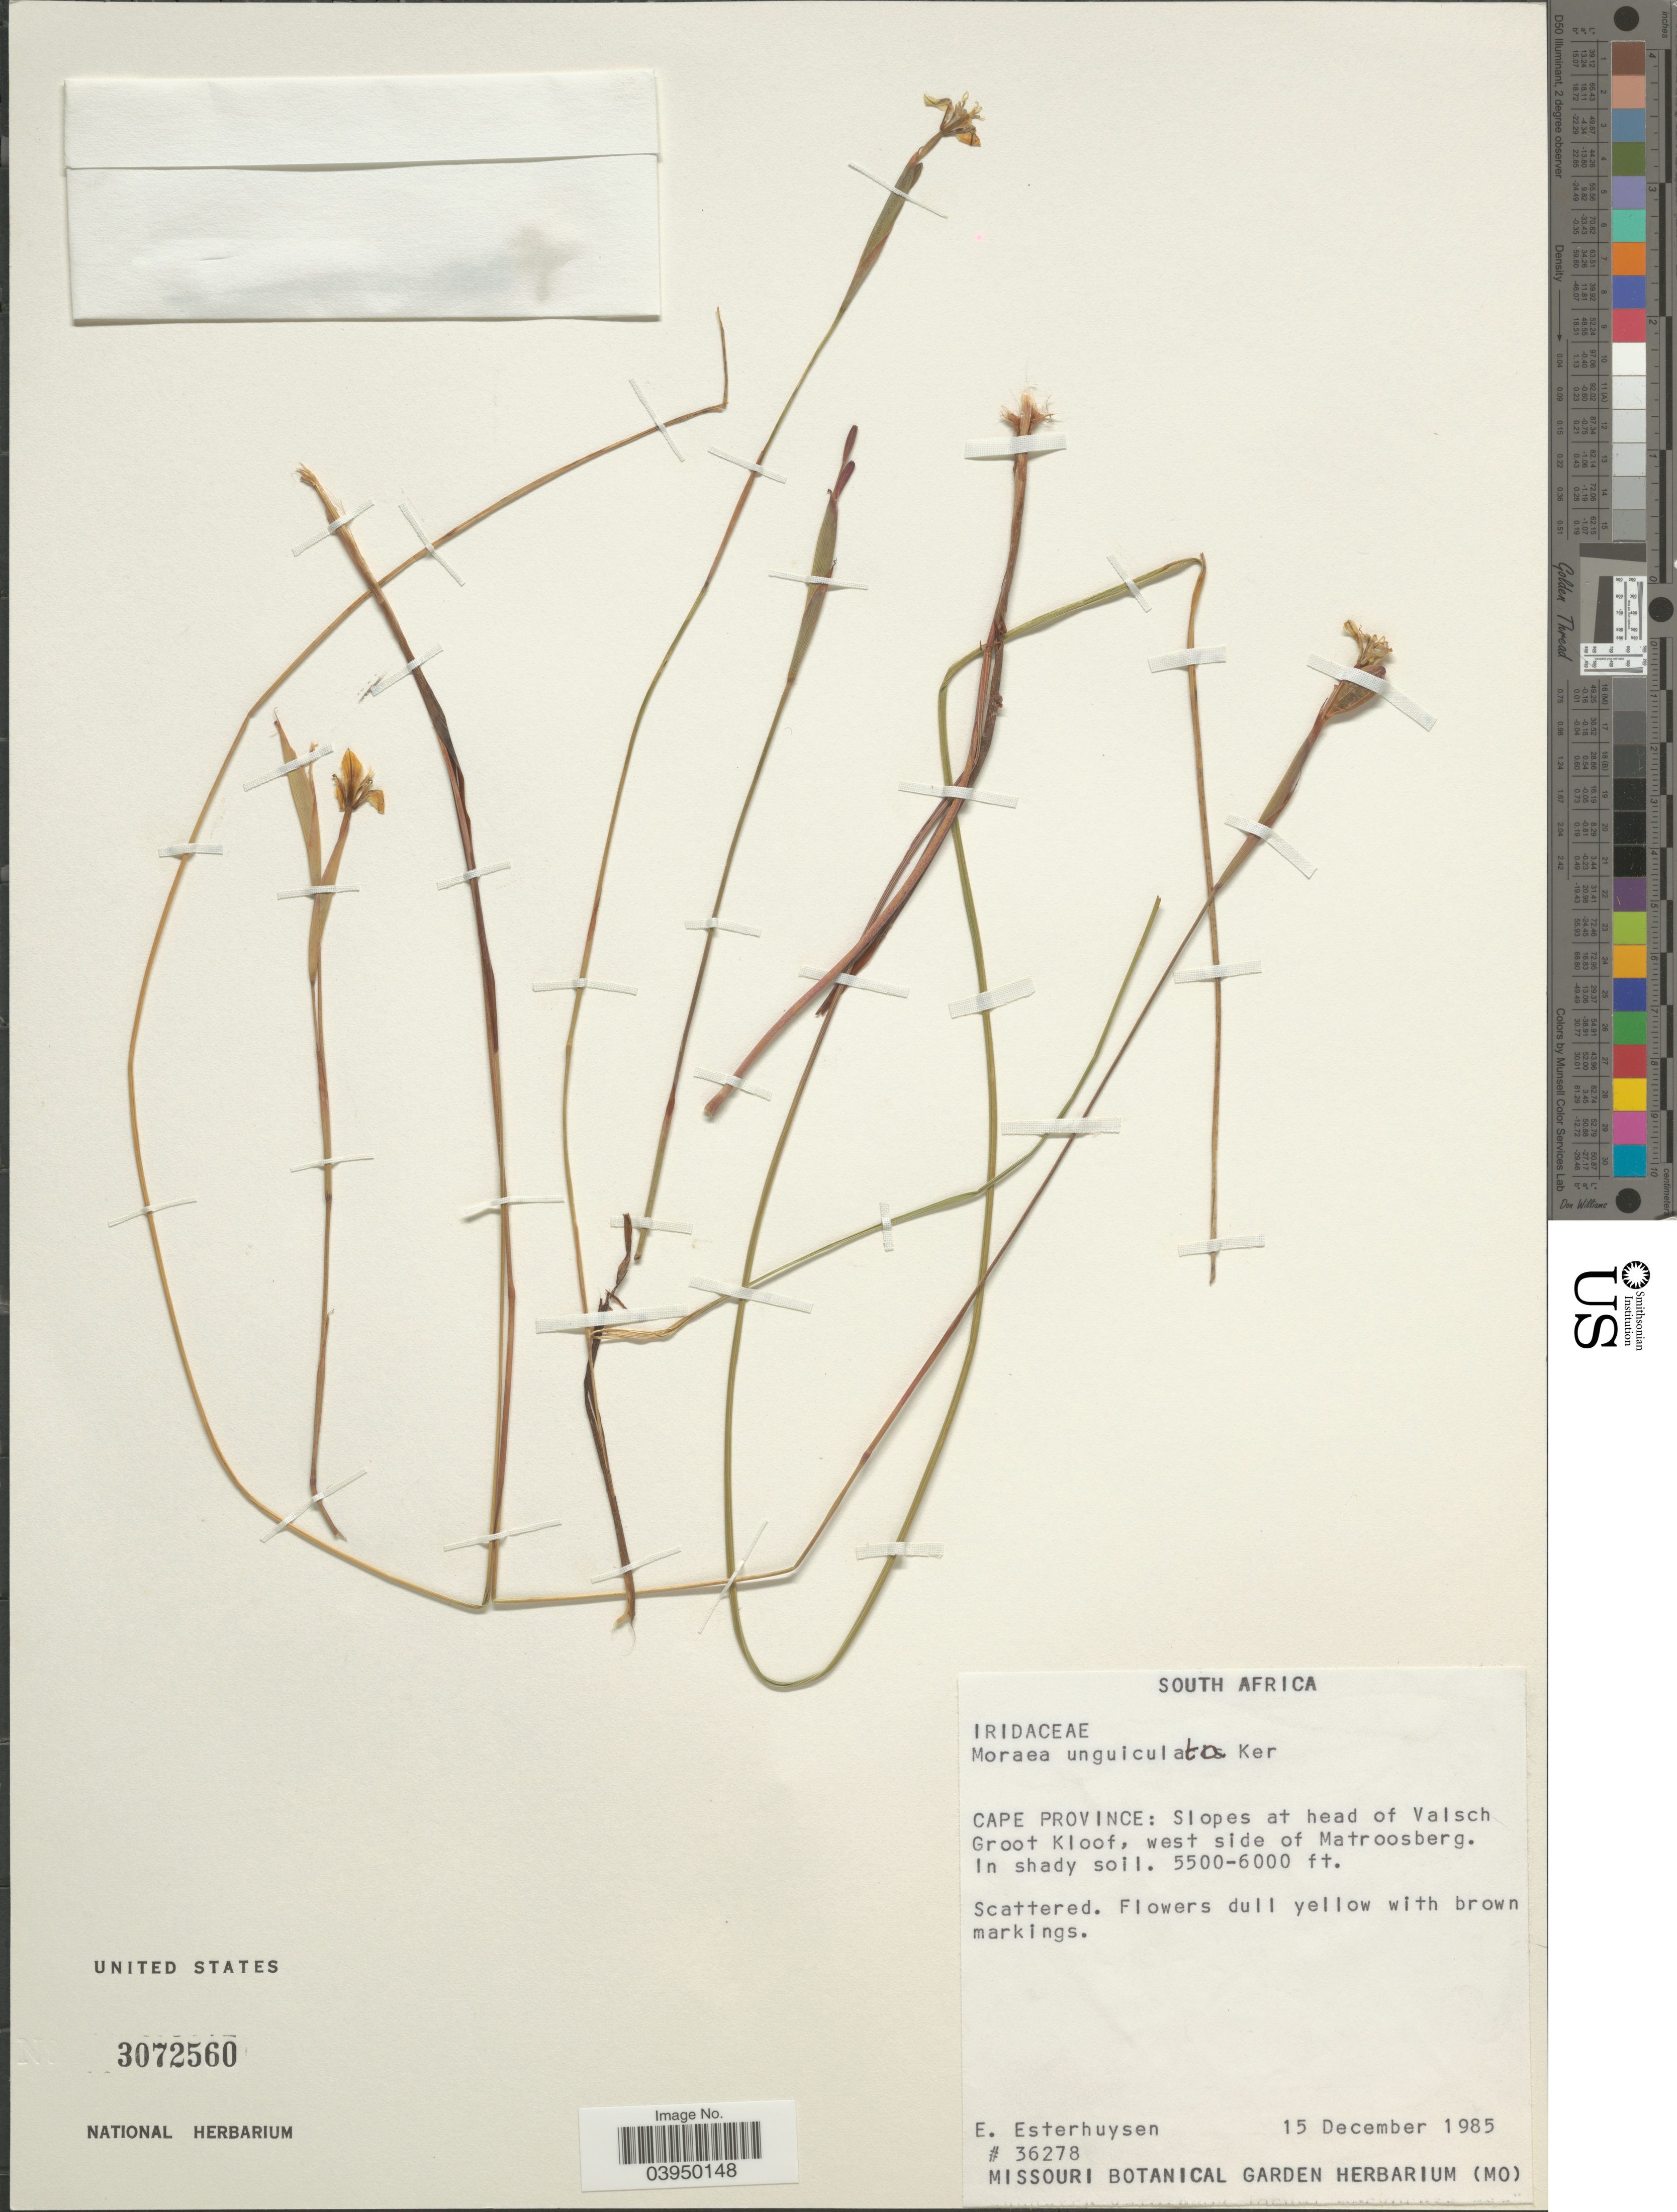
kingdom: Plantae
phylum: Tracheophyta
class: Liliopsida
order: Asparagales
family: Iridaceae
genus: Moraea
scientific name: Moraea unguiculata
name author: Ker Gawl.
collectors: E. E. Esterhuysen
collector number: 36278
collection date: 1985-12-15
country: South Africa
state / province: Western Cape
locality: Slopes at head of Valsch Groot Kloof, west side of Matroosberg.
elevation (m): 1676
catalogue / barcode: US 3072560